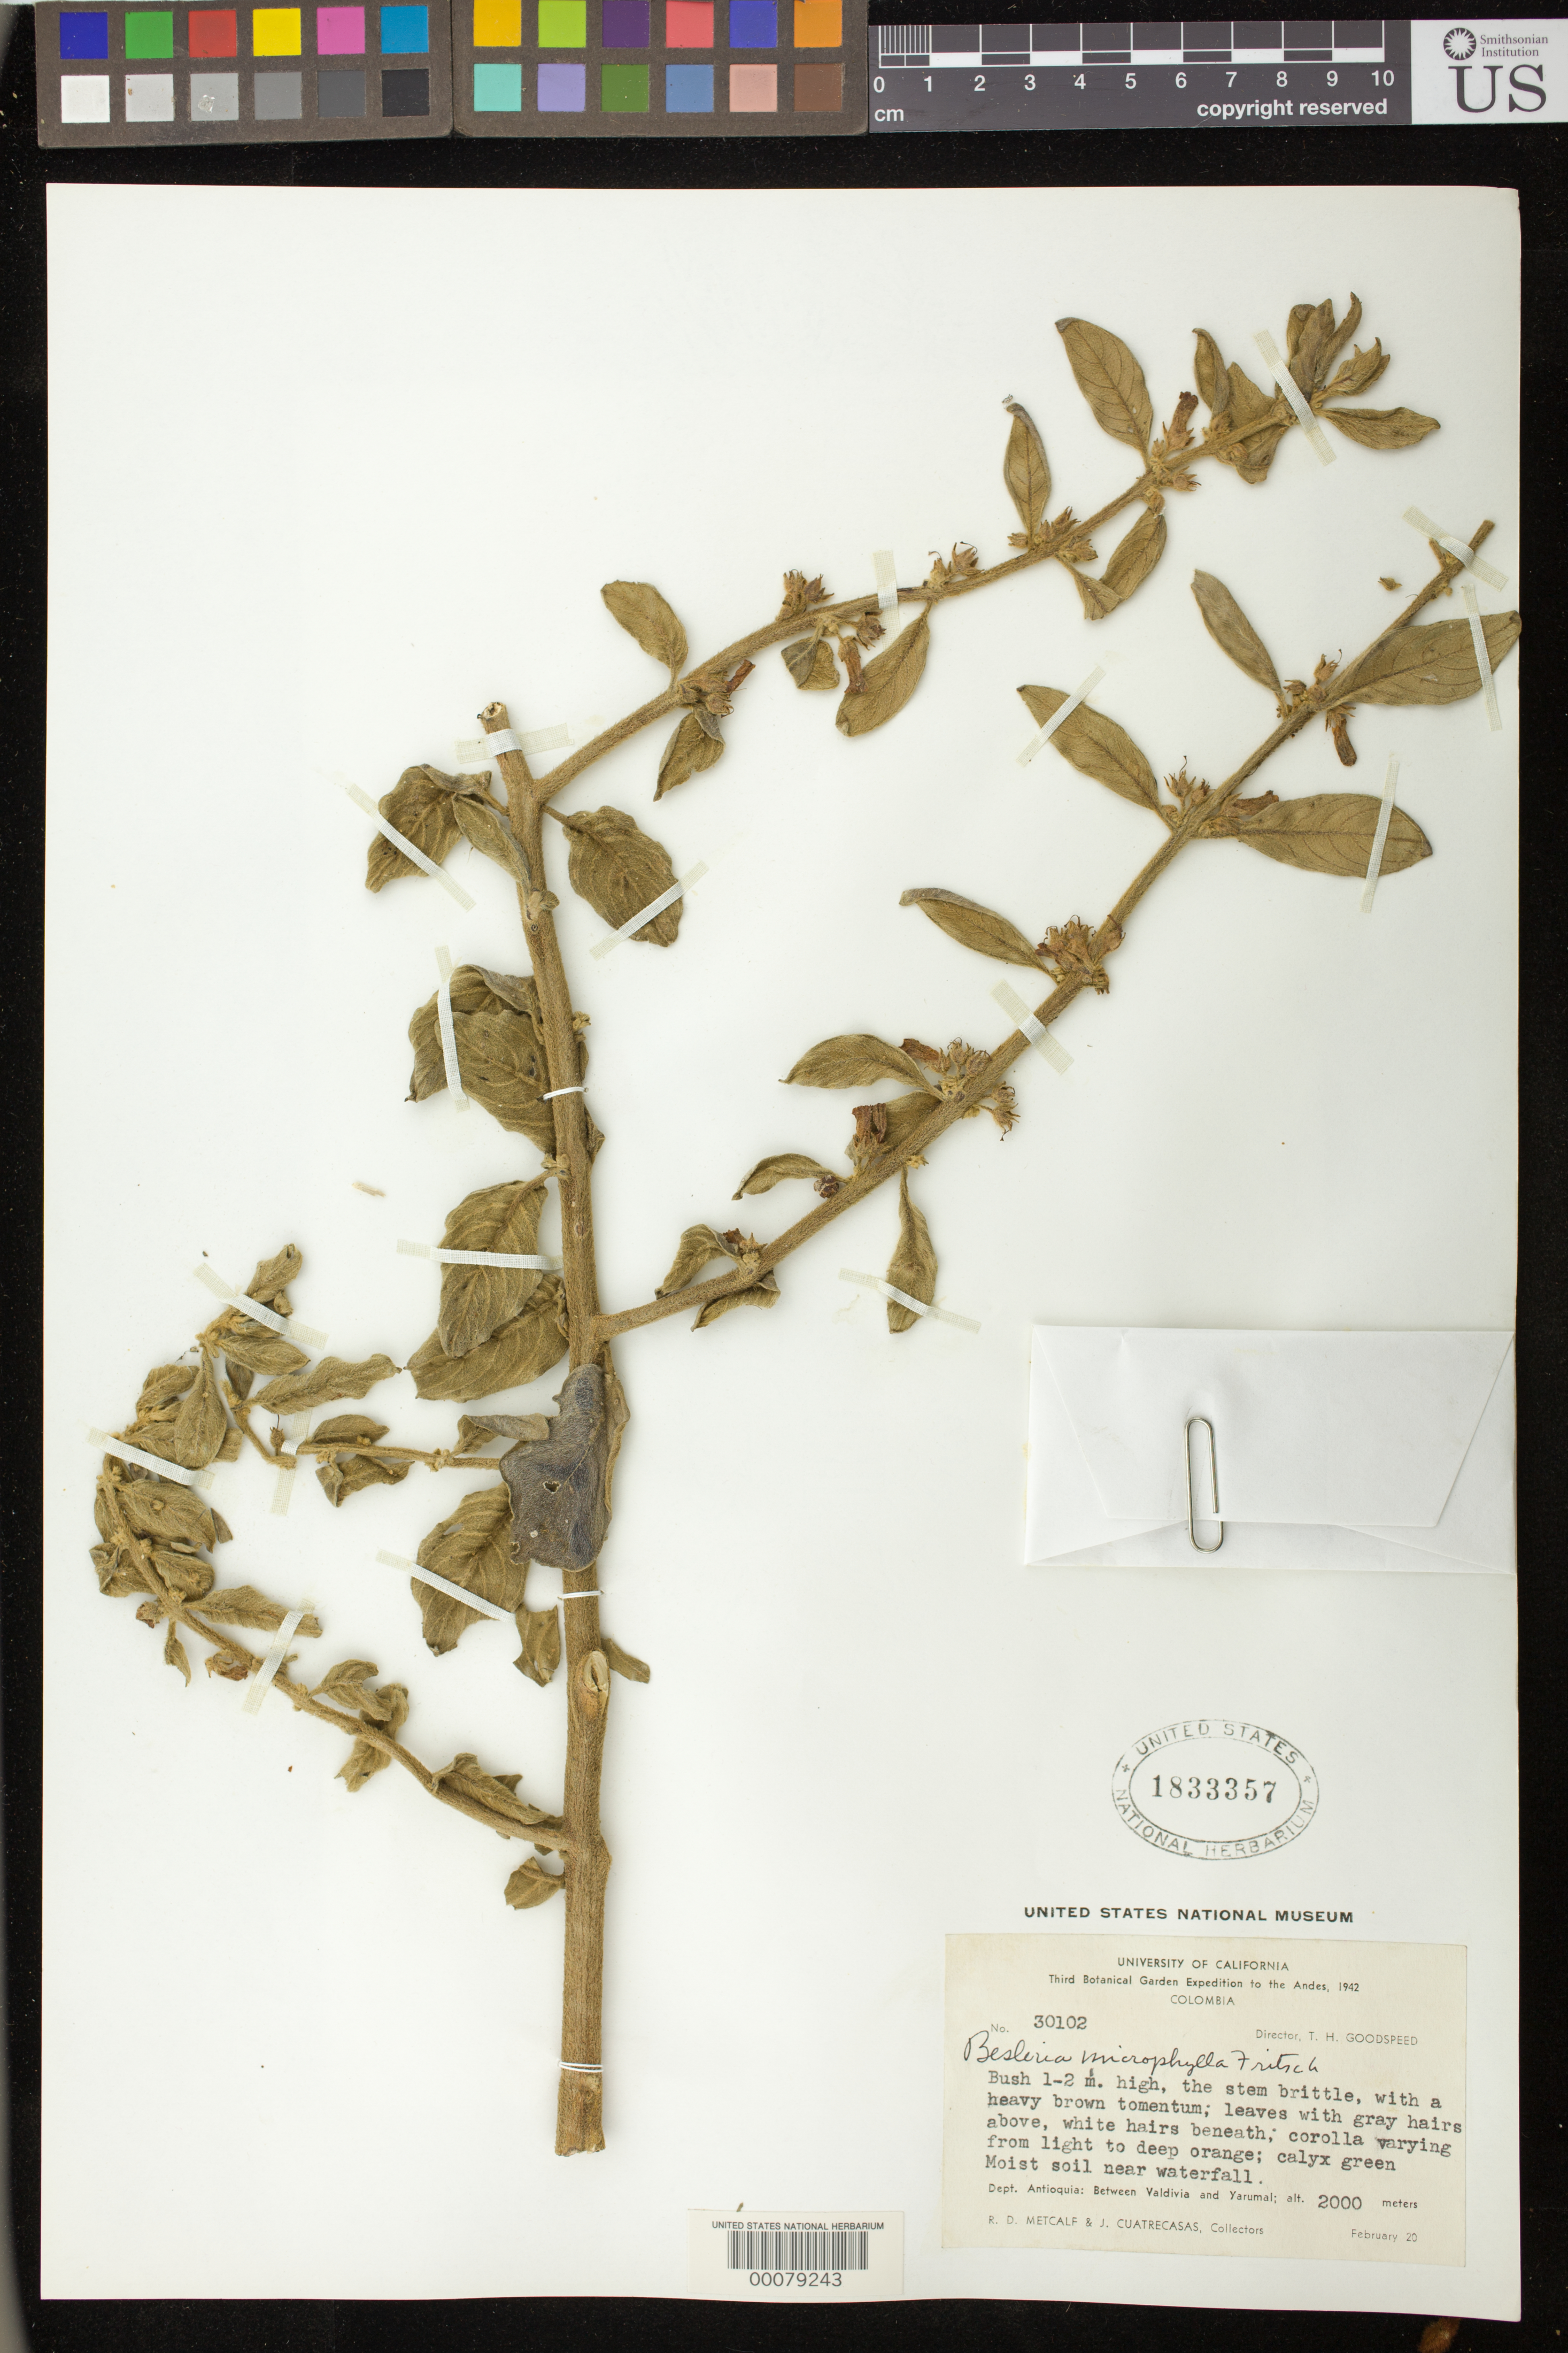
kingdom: Plantae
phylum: Tracheophyta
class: Magnoliopsida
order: Lamiales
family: Gesneriaceae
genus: Besleria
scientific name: Besleria microphylla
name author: Fritsch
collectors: R. D. Metcalf & J. Cuatrecasas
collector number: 30102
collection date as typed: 20 Feb 1942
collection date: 1942-02-20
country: Colombia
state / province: Antioquia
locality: Between Valdivia and Yarumal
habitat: Moist soil near waterfall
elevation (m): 2000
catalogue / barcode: US 1833357